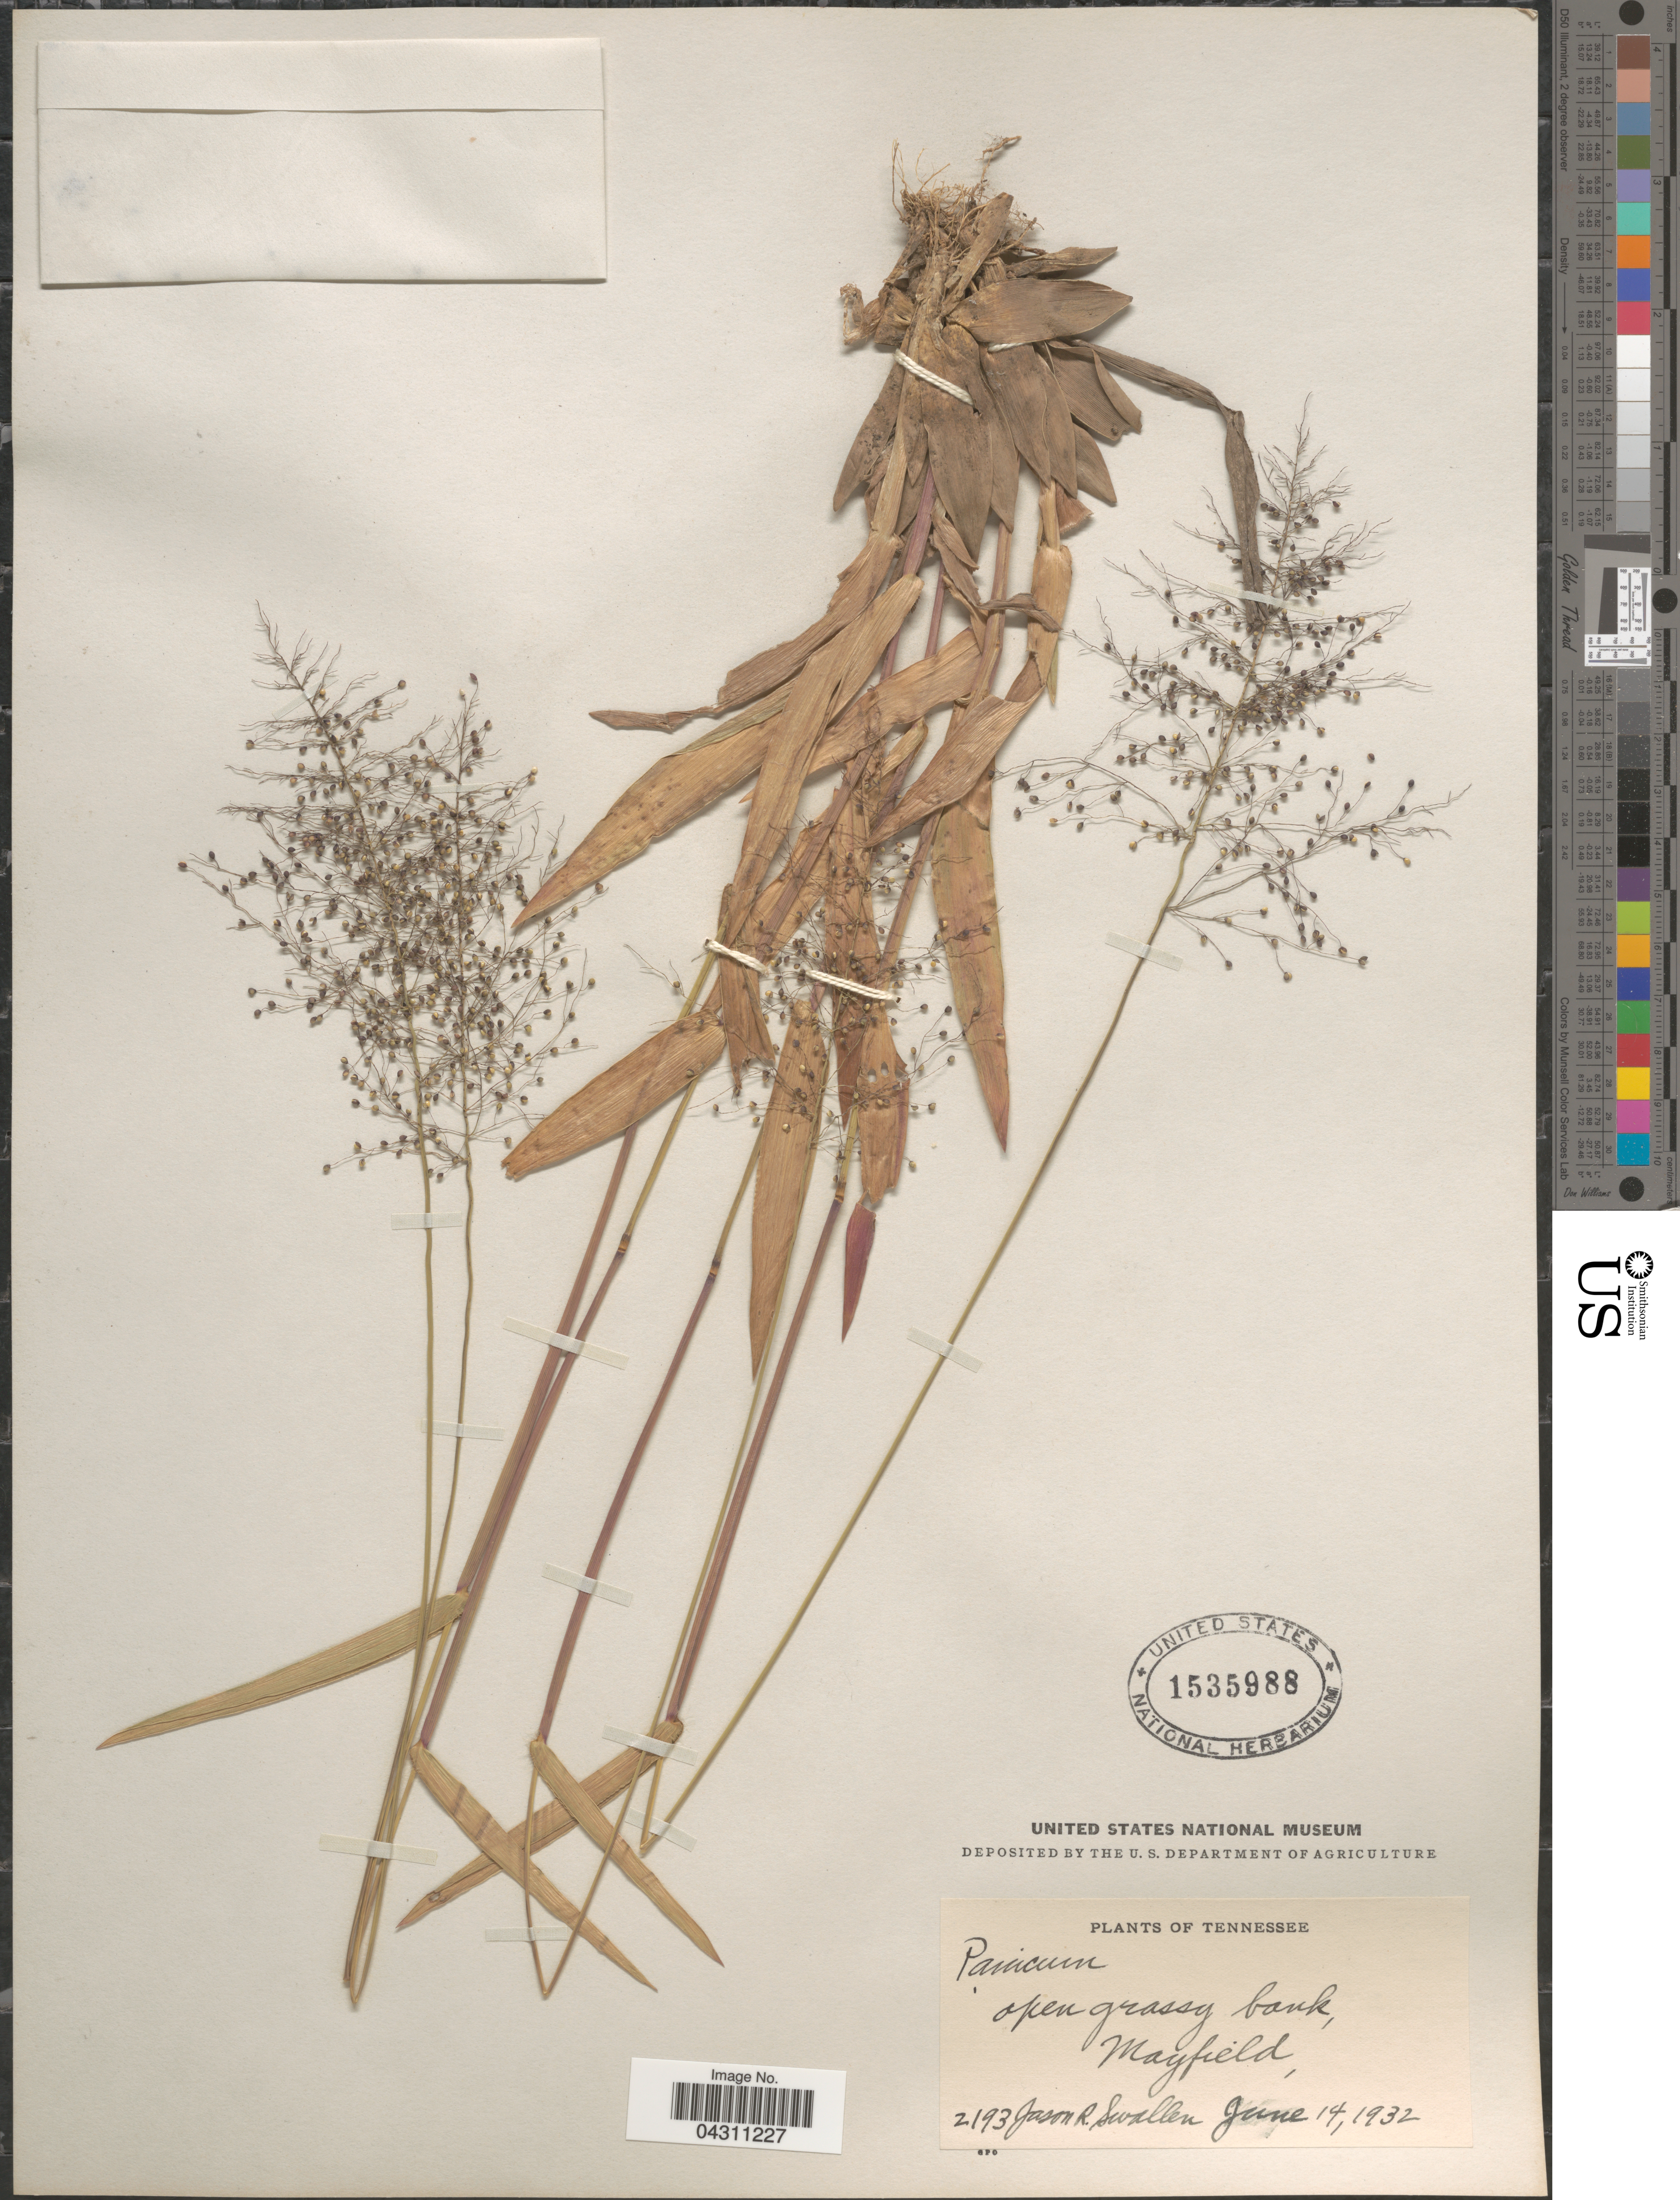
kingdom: Plantae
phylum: Tracheophyta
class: Liliopsida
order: Poales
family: Poaceae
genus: Dichanthelium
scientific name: Dichanthelium sphaerocarpon var. sphaerocarpon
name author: (Elliott) Gould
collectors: J. R. Swallen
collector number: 2193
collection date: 1932-06-14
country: United States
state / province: Tennessee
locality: Open grassy bank, Mayfield.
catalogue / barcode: US 1535988